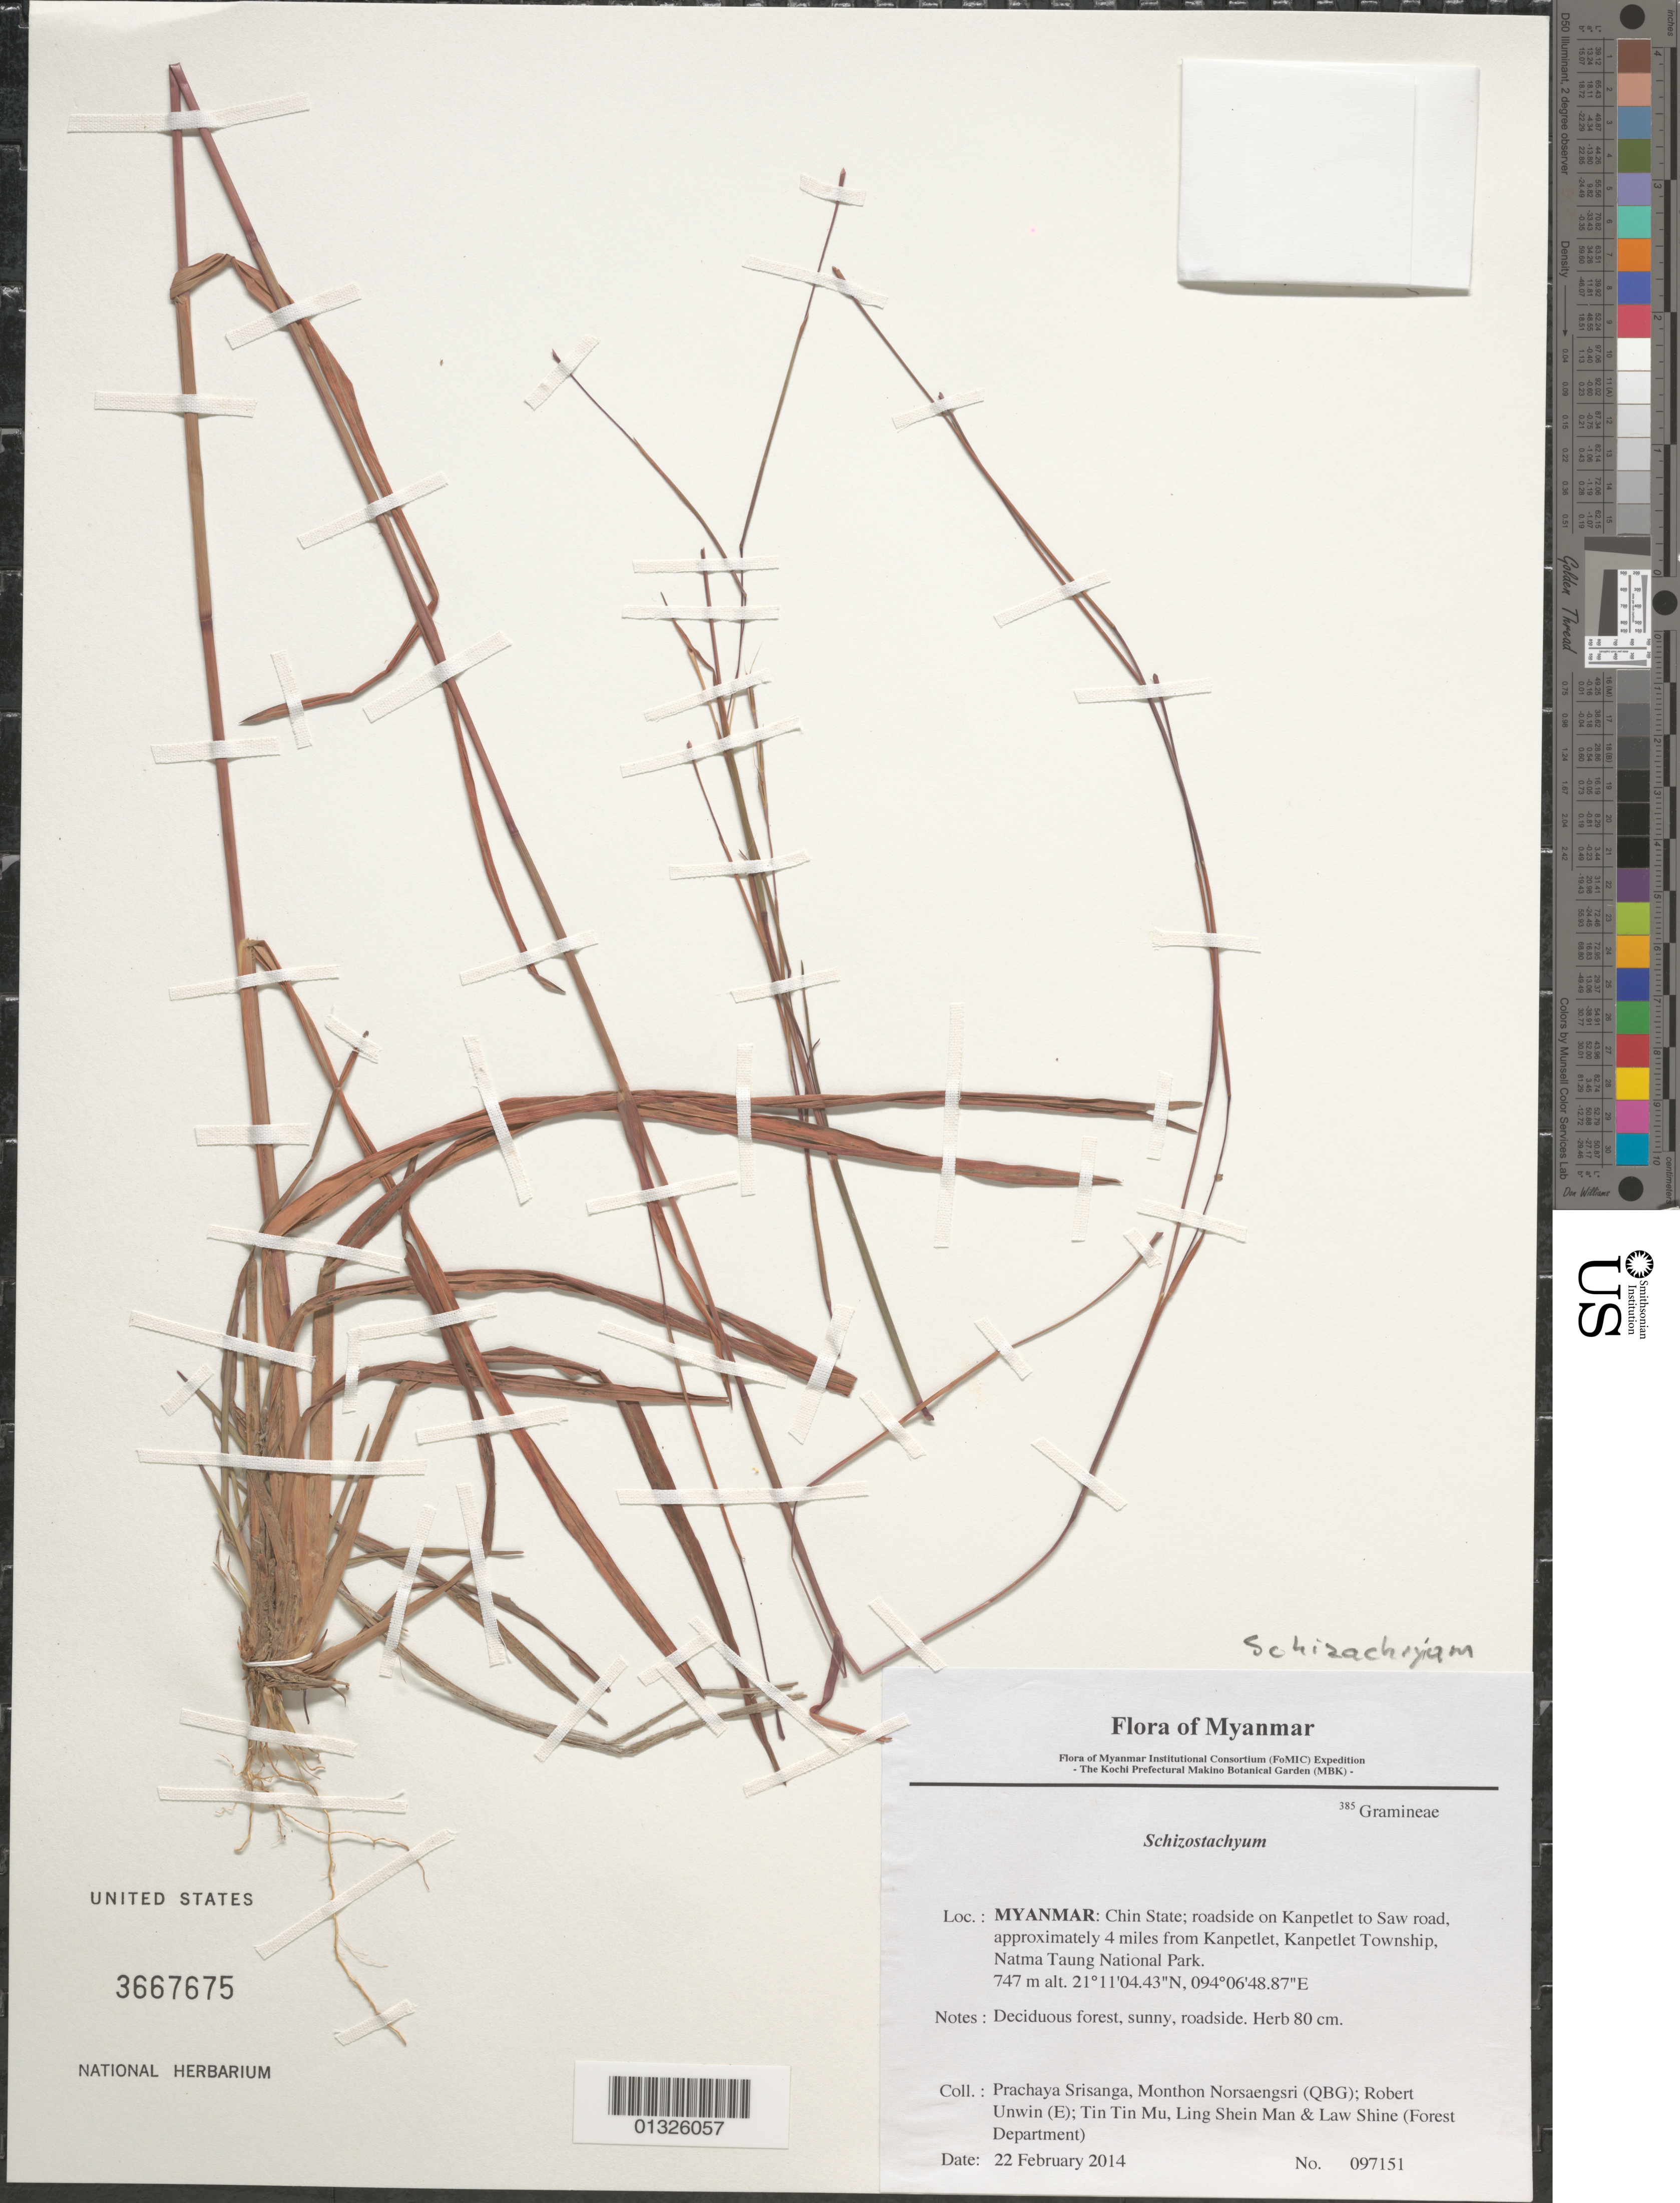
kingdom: Plantae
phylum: Tracheophyta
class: Liliopsida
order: Poales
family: Poaceae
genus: Schizachyrium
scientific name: Schizachyrium sp.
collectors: P. Srisanga, M. Norsaengsri, R. Unwin, Tin Tin Mu, Ling Shein Man & L. Shine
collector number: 97151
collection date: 2014-02-22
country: Myanmar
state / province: Chin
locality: Roadside on Kanpetlet to Saw road, approximately 4 miles from Kanpetlet, Kanpetlet Township, Natma Taung National Park.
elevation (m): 747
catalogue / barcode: US 3667675